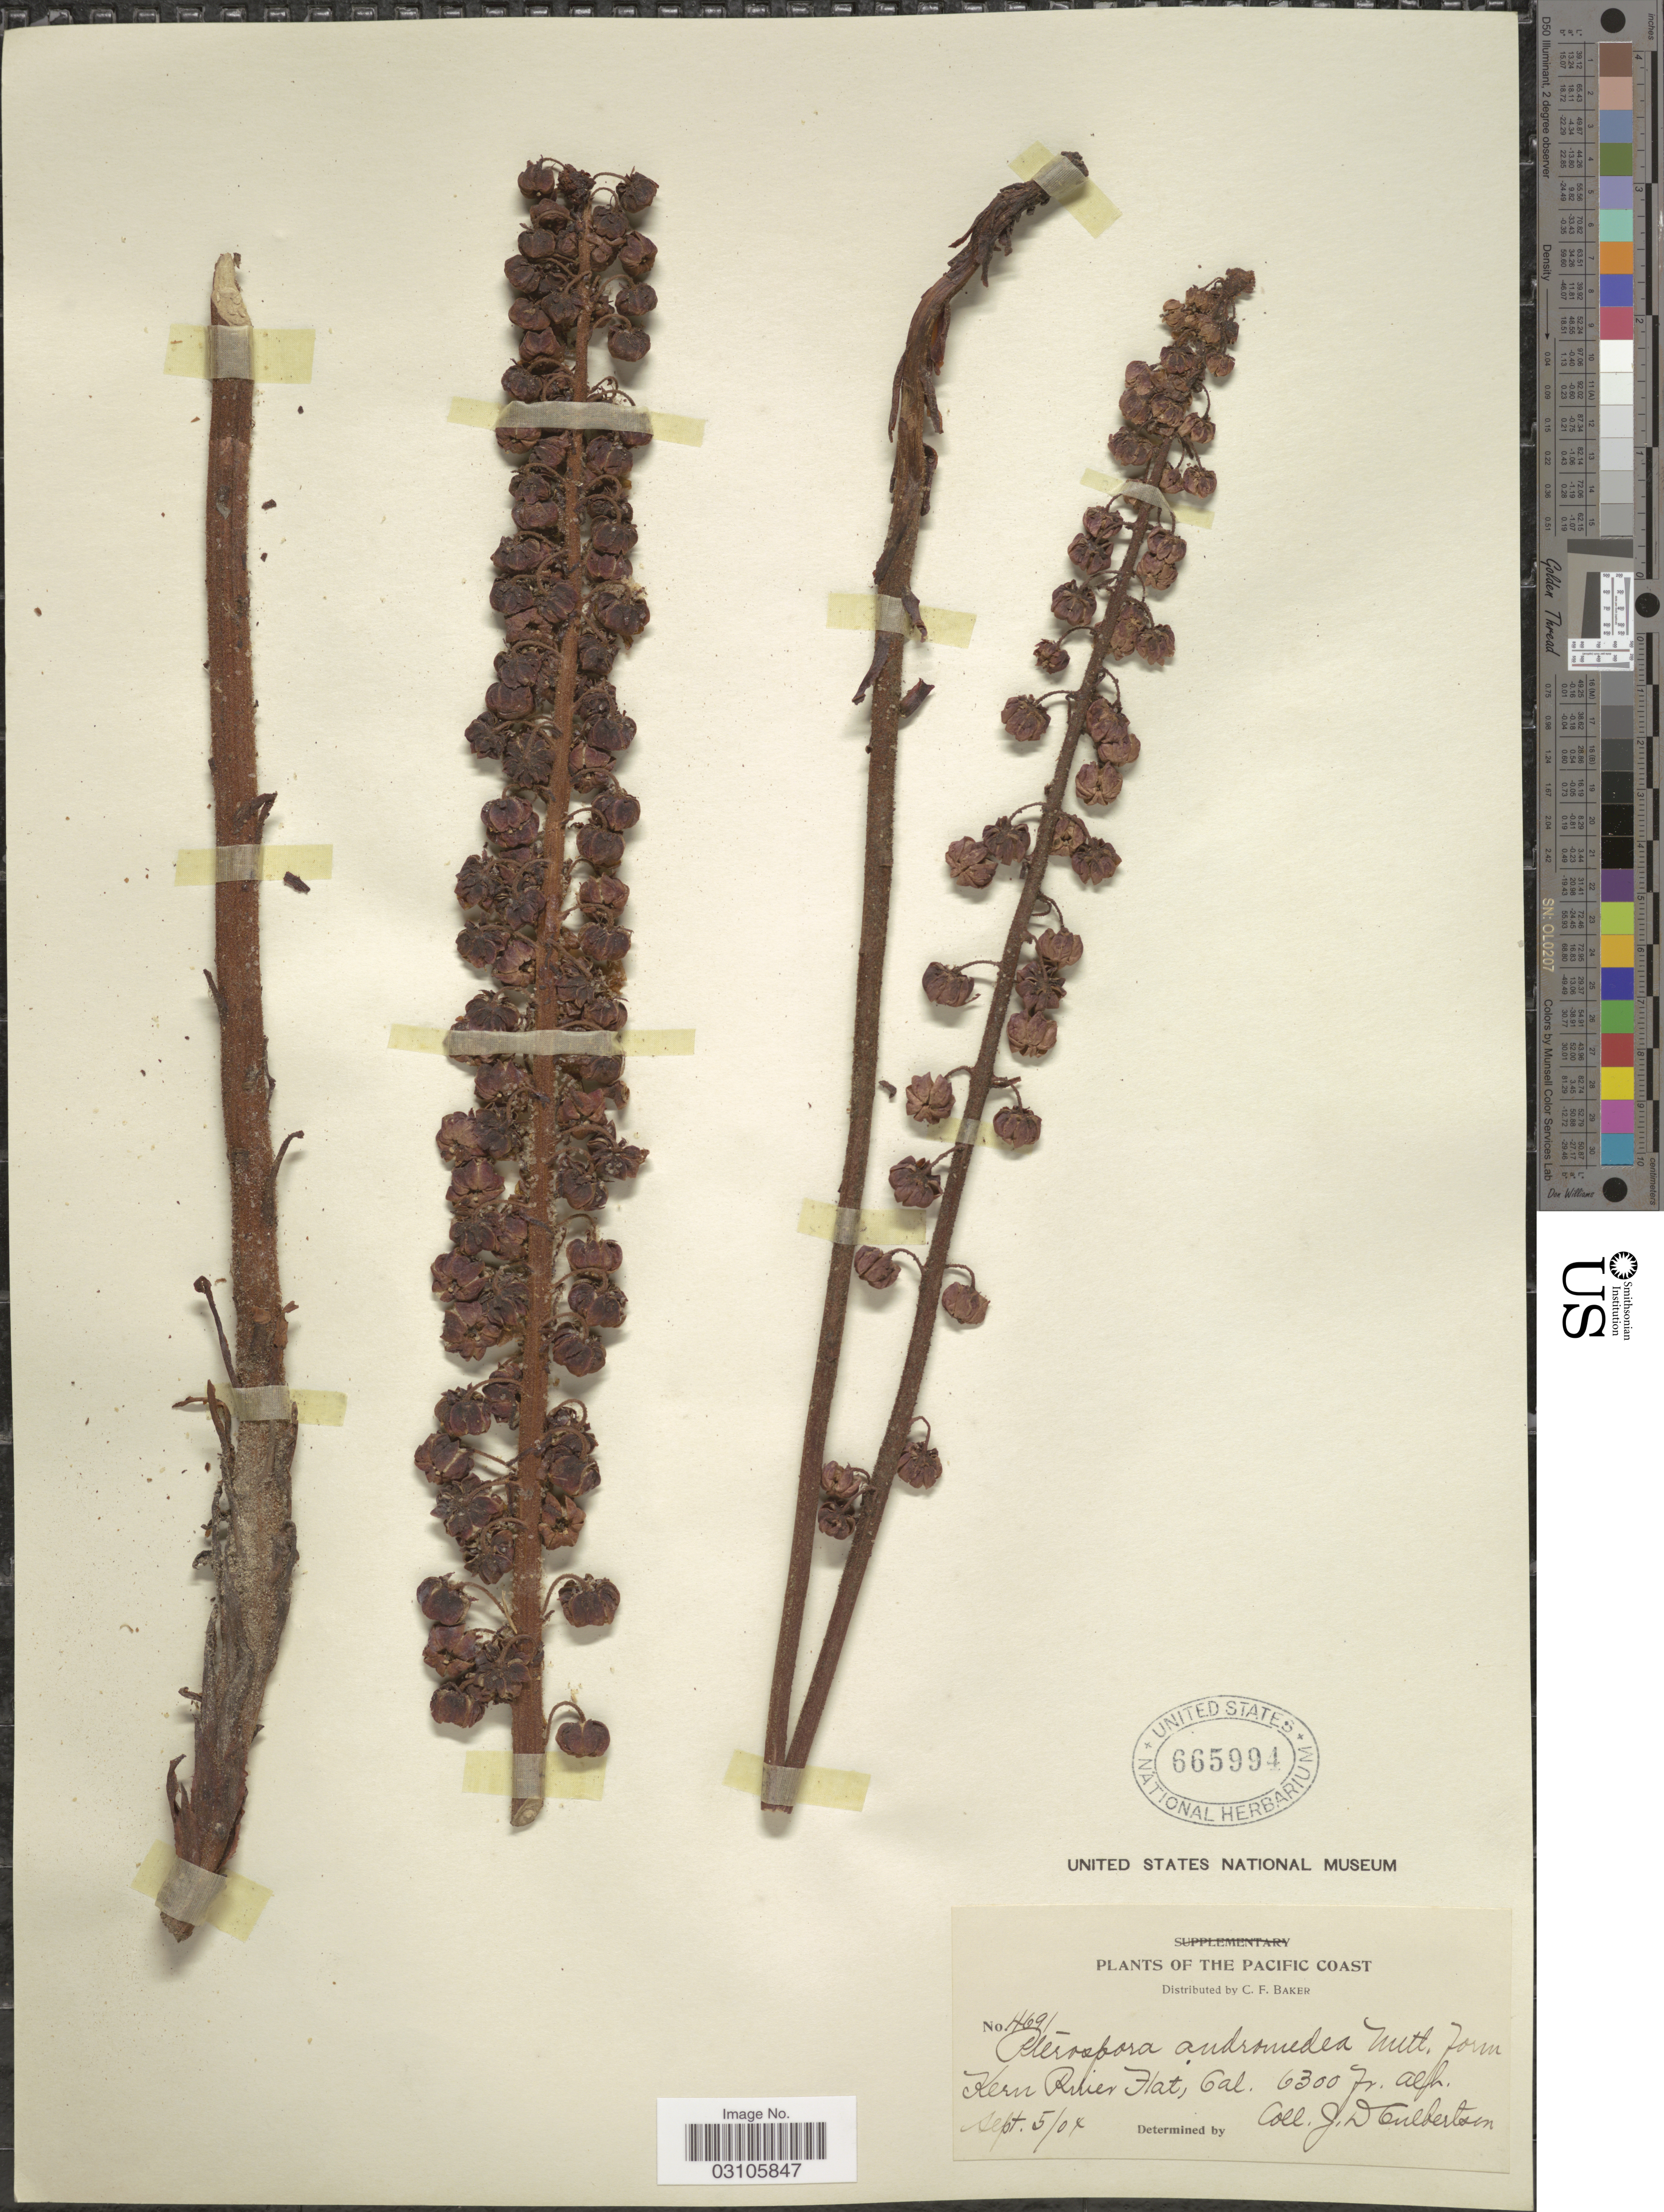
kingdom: Plantae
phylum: Tracheophyta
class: Magnoliopsida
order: Ericales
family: Ericaceae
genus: Pterospora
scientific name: Pterospora andromedea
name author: Nutt.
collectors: J. Culbertson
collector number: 4691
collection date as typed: Transcribed d/m/y: 5/9/4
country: United States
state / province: California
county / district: Kern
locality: Pacific Coast. Kern River Flat.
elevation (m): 1920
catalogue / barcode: US 665994